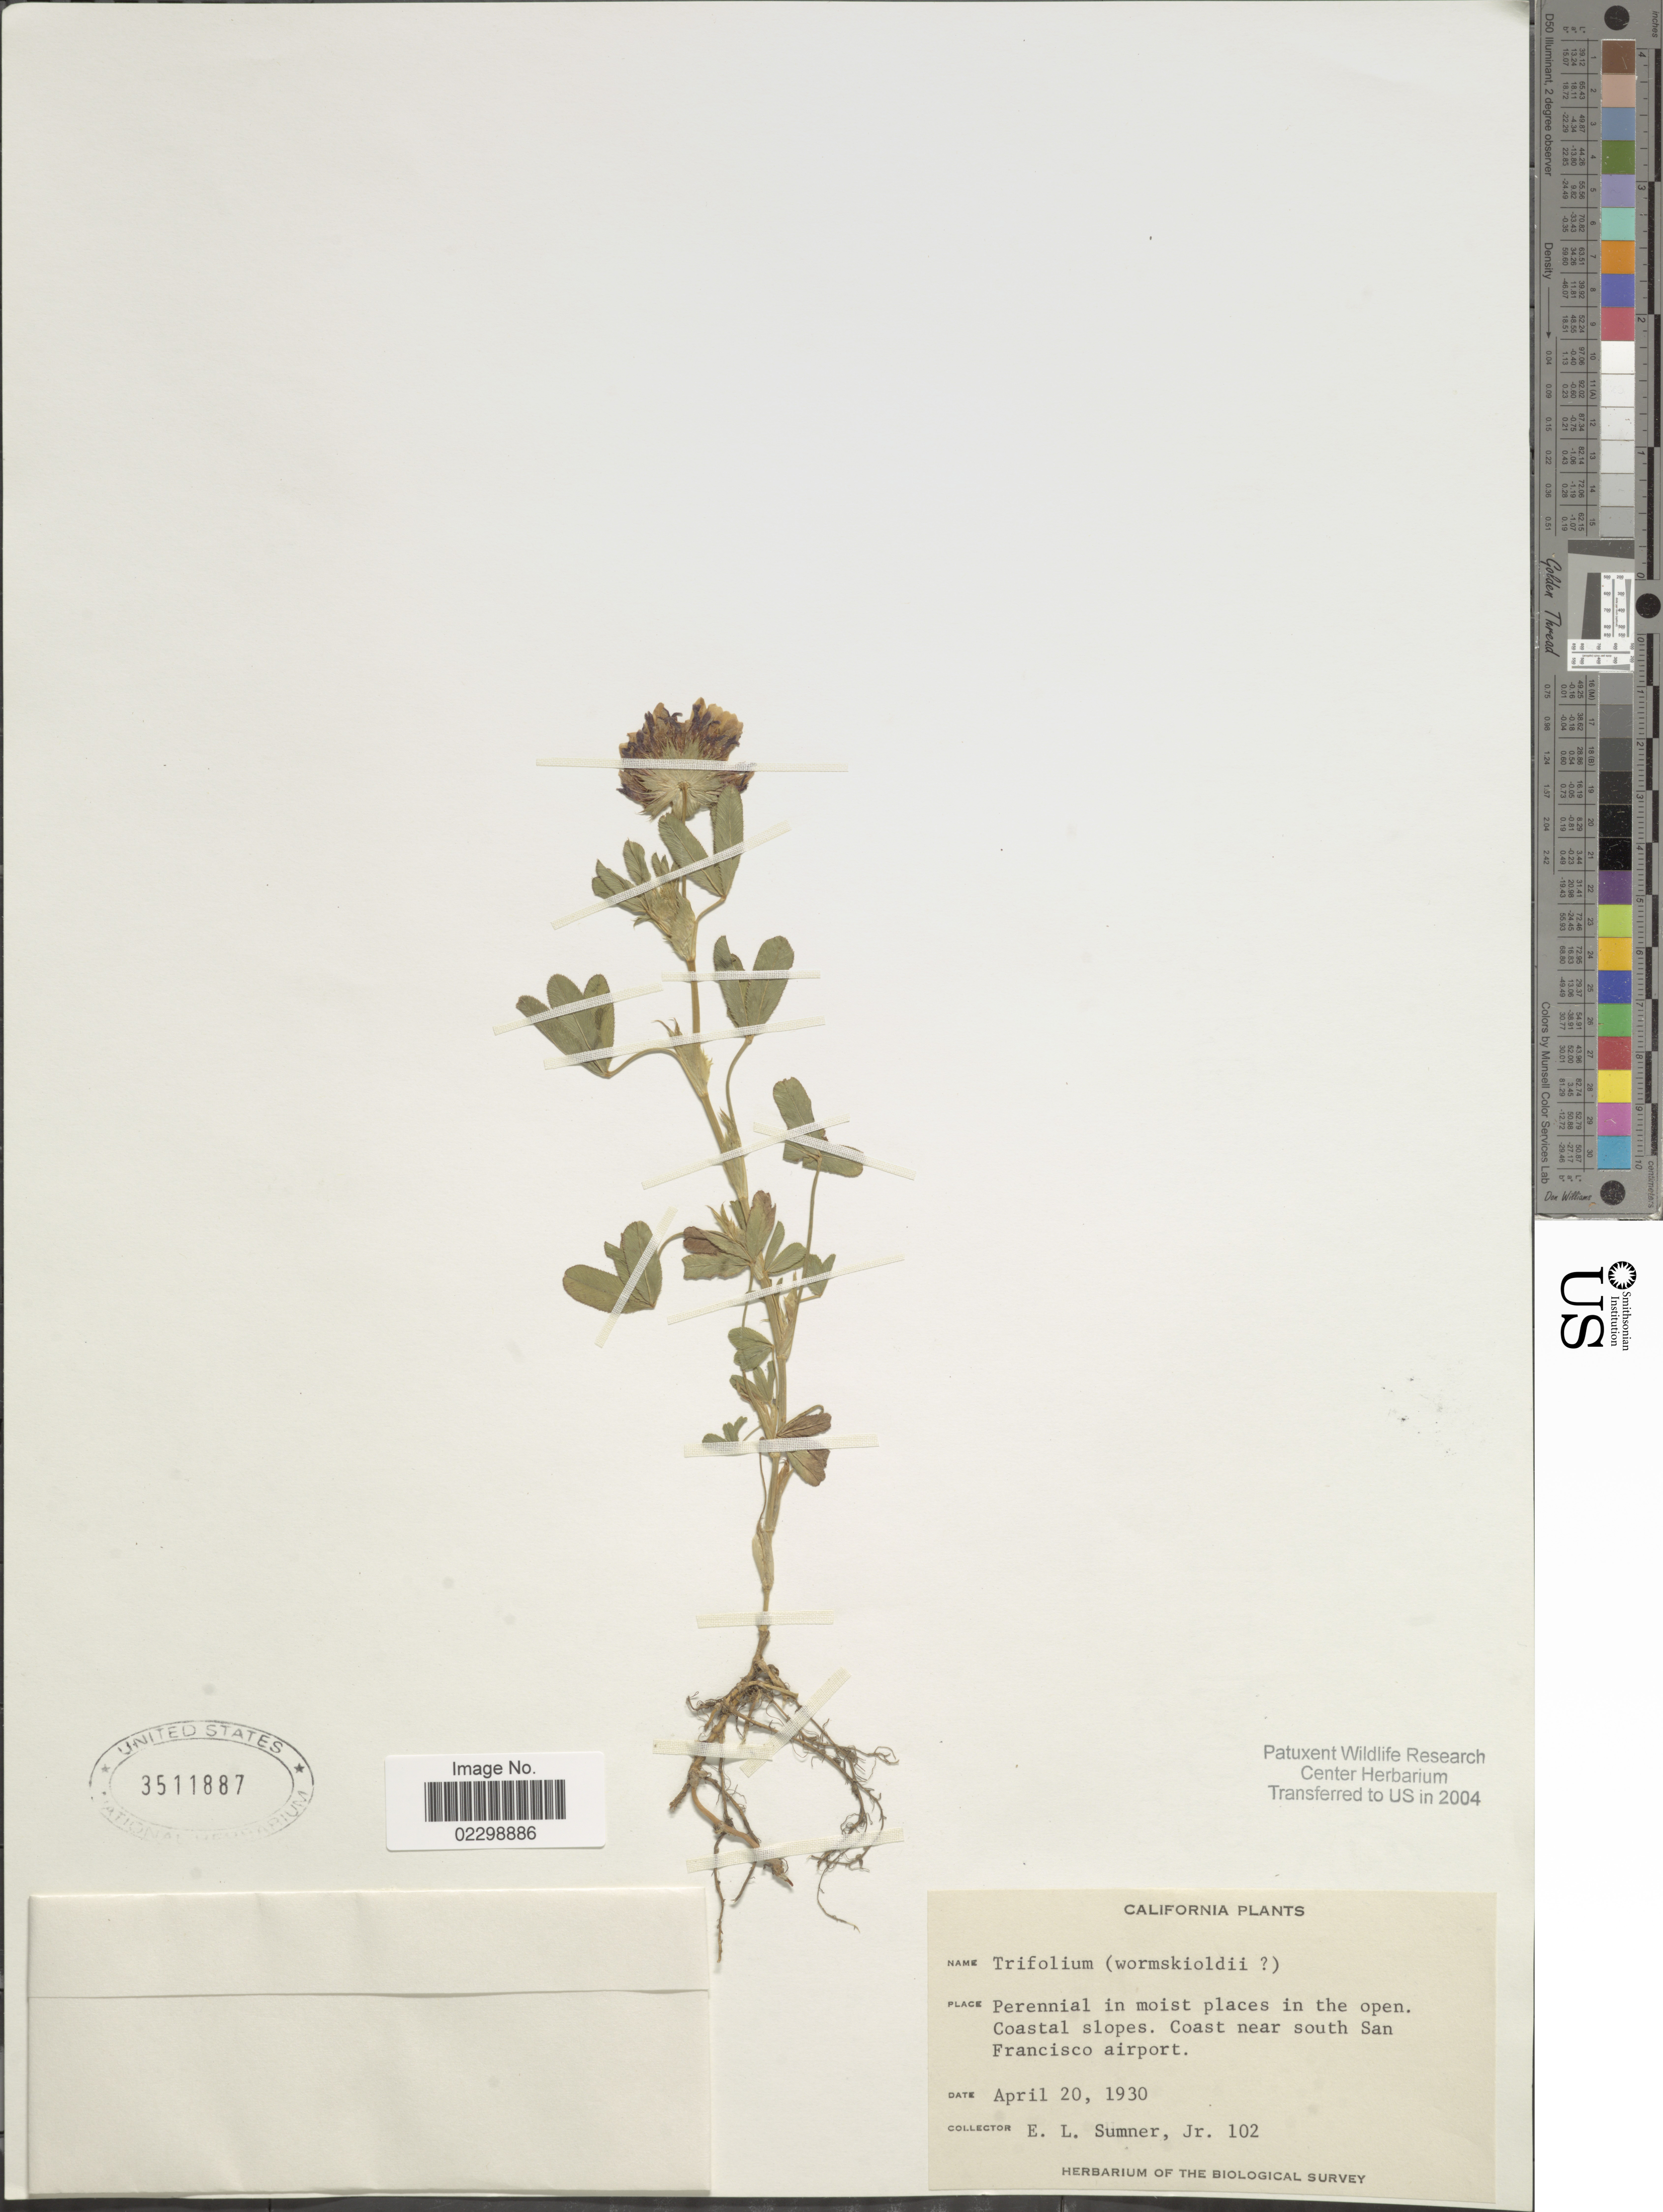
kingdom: Plantae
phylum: Tracheophyta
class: Magnoliopsida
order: Fabales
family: Fabaceae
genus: Trifolium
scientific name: Trifolium wormskioldii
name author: Lehm.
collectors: E. Sumner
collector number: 102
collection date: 1930-04-20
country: United States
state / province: California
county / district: San Francisco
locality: Perennial in moist places in the open Coastal slopes, coast near south San Francisco airport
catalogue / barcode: US 3511887